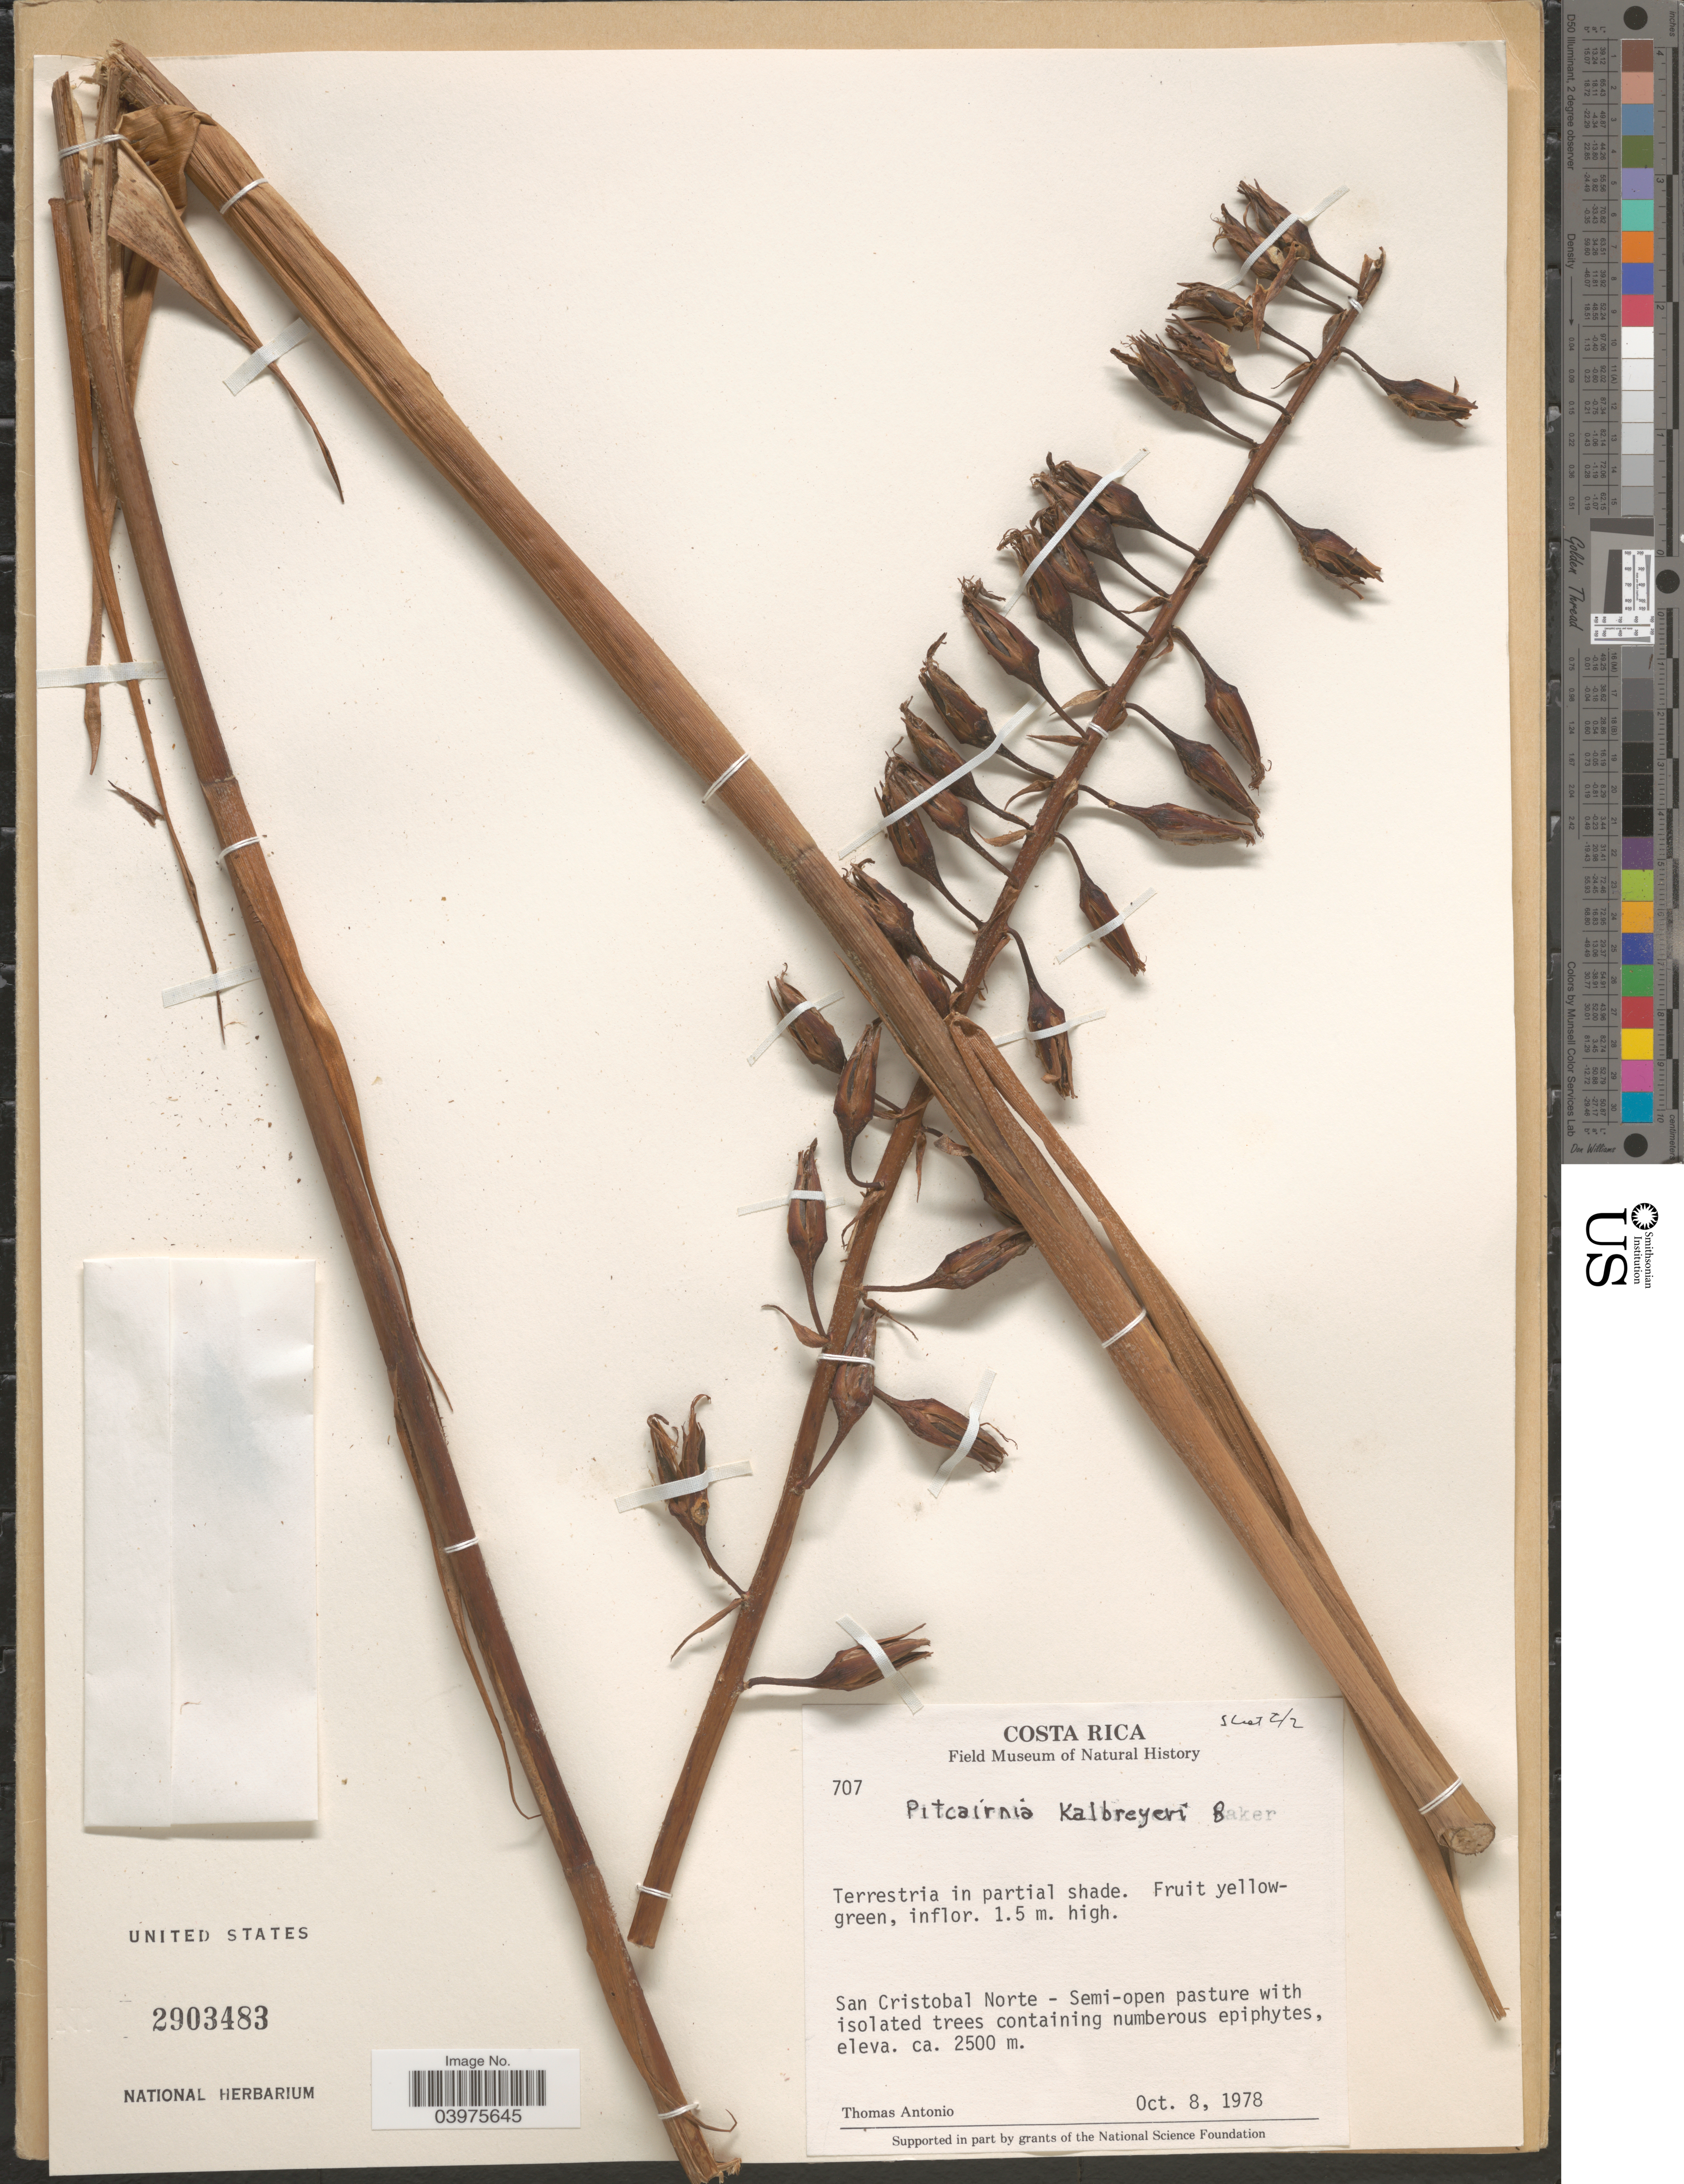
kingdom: Plantae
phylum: Tracheophyta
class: Liliopsida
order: Poales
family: Bromeliaceae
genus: Pitcairnia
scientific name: Pitcairnia kalbreyeri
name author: Baker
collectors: T. Antonio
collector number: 707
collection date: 1978-10-08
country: Costa Rica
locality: San Cristobal Norte.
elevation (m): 2500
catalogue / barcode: US 2903483